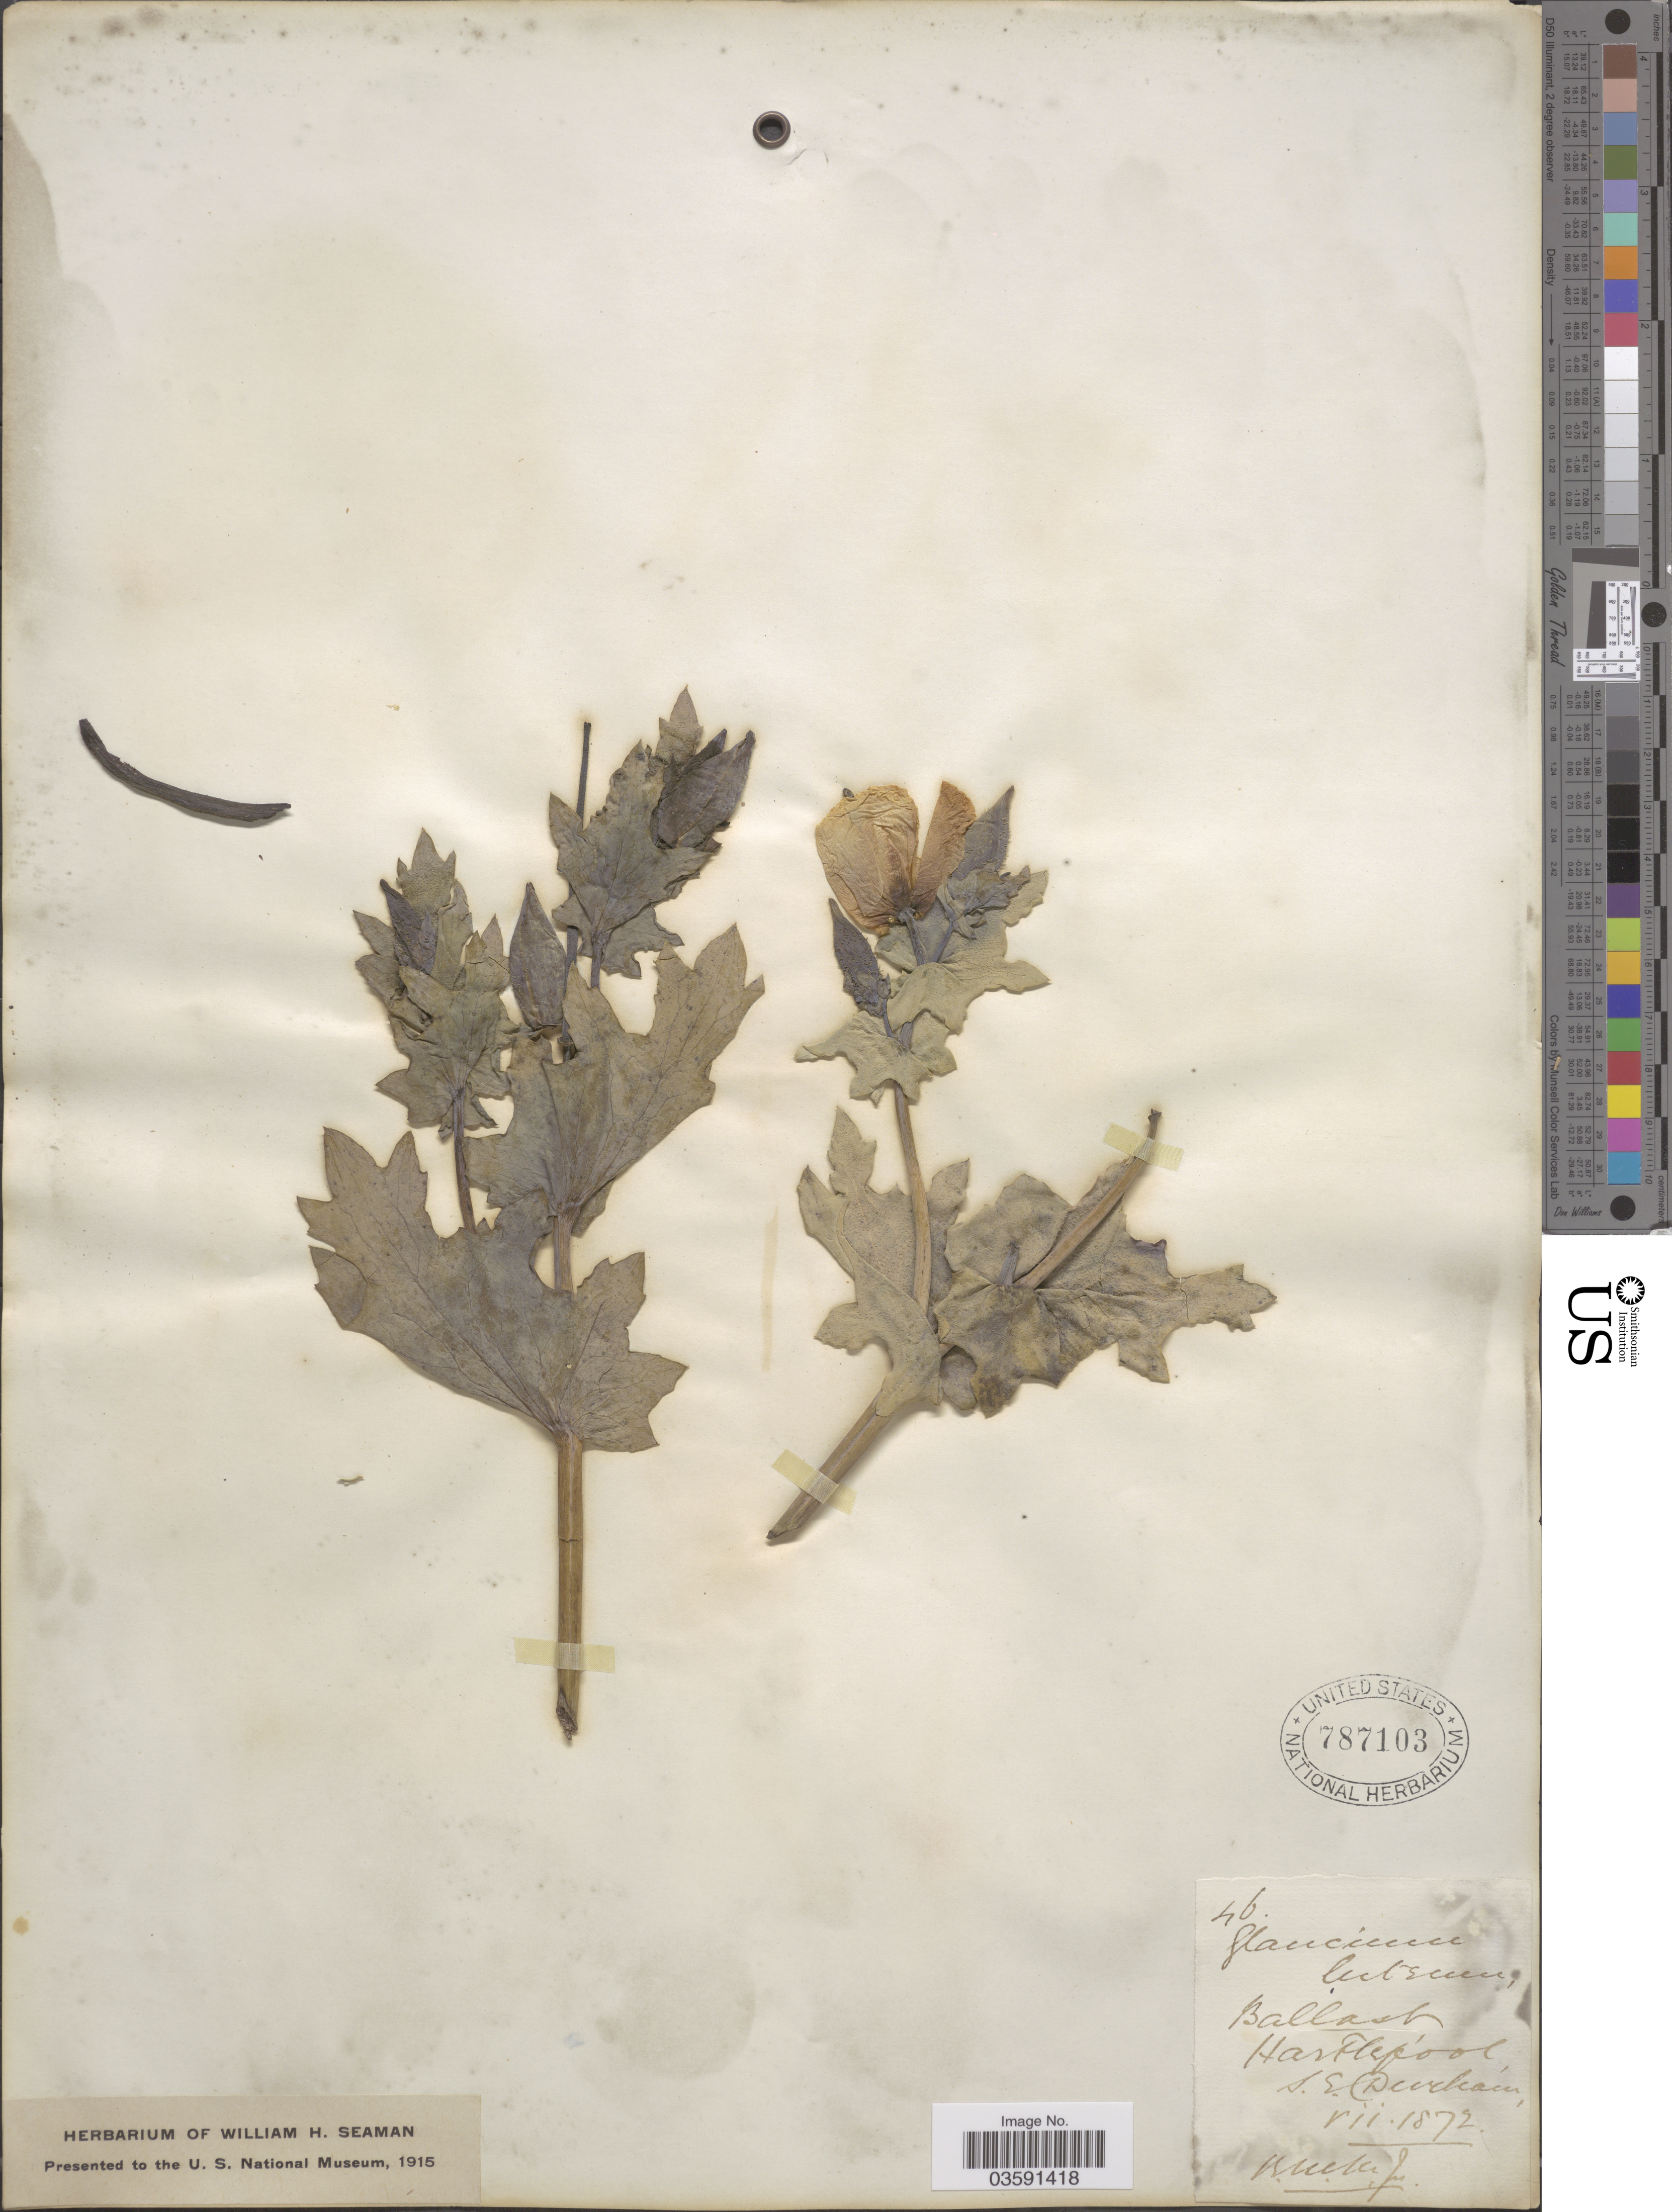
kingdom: Plantae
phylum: Tracheophyta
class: Magnoliopsida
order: Ranunculales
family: Papaveraceae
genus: Glaucium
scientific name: Glaucium flavum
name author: Crantz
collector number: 46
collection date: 1872-07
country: United Kingdom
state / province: England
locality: Ballast, Hartlepool, S. E. Durham.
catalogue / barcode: US 787103